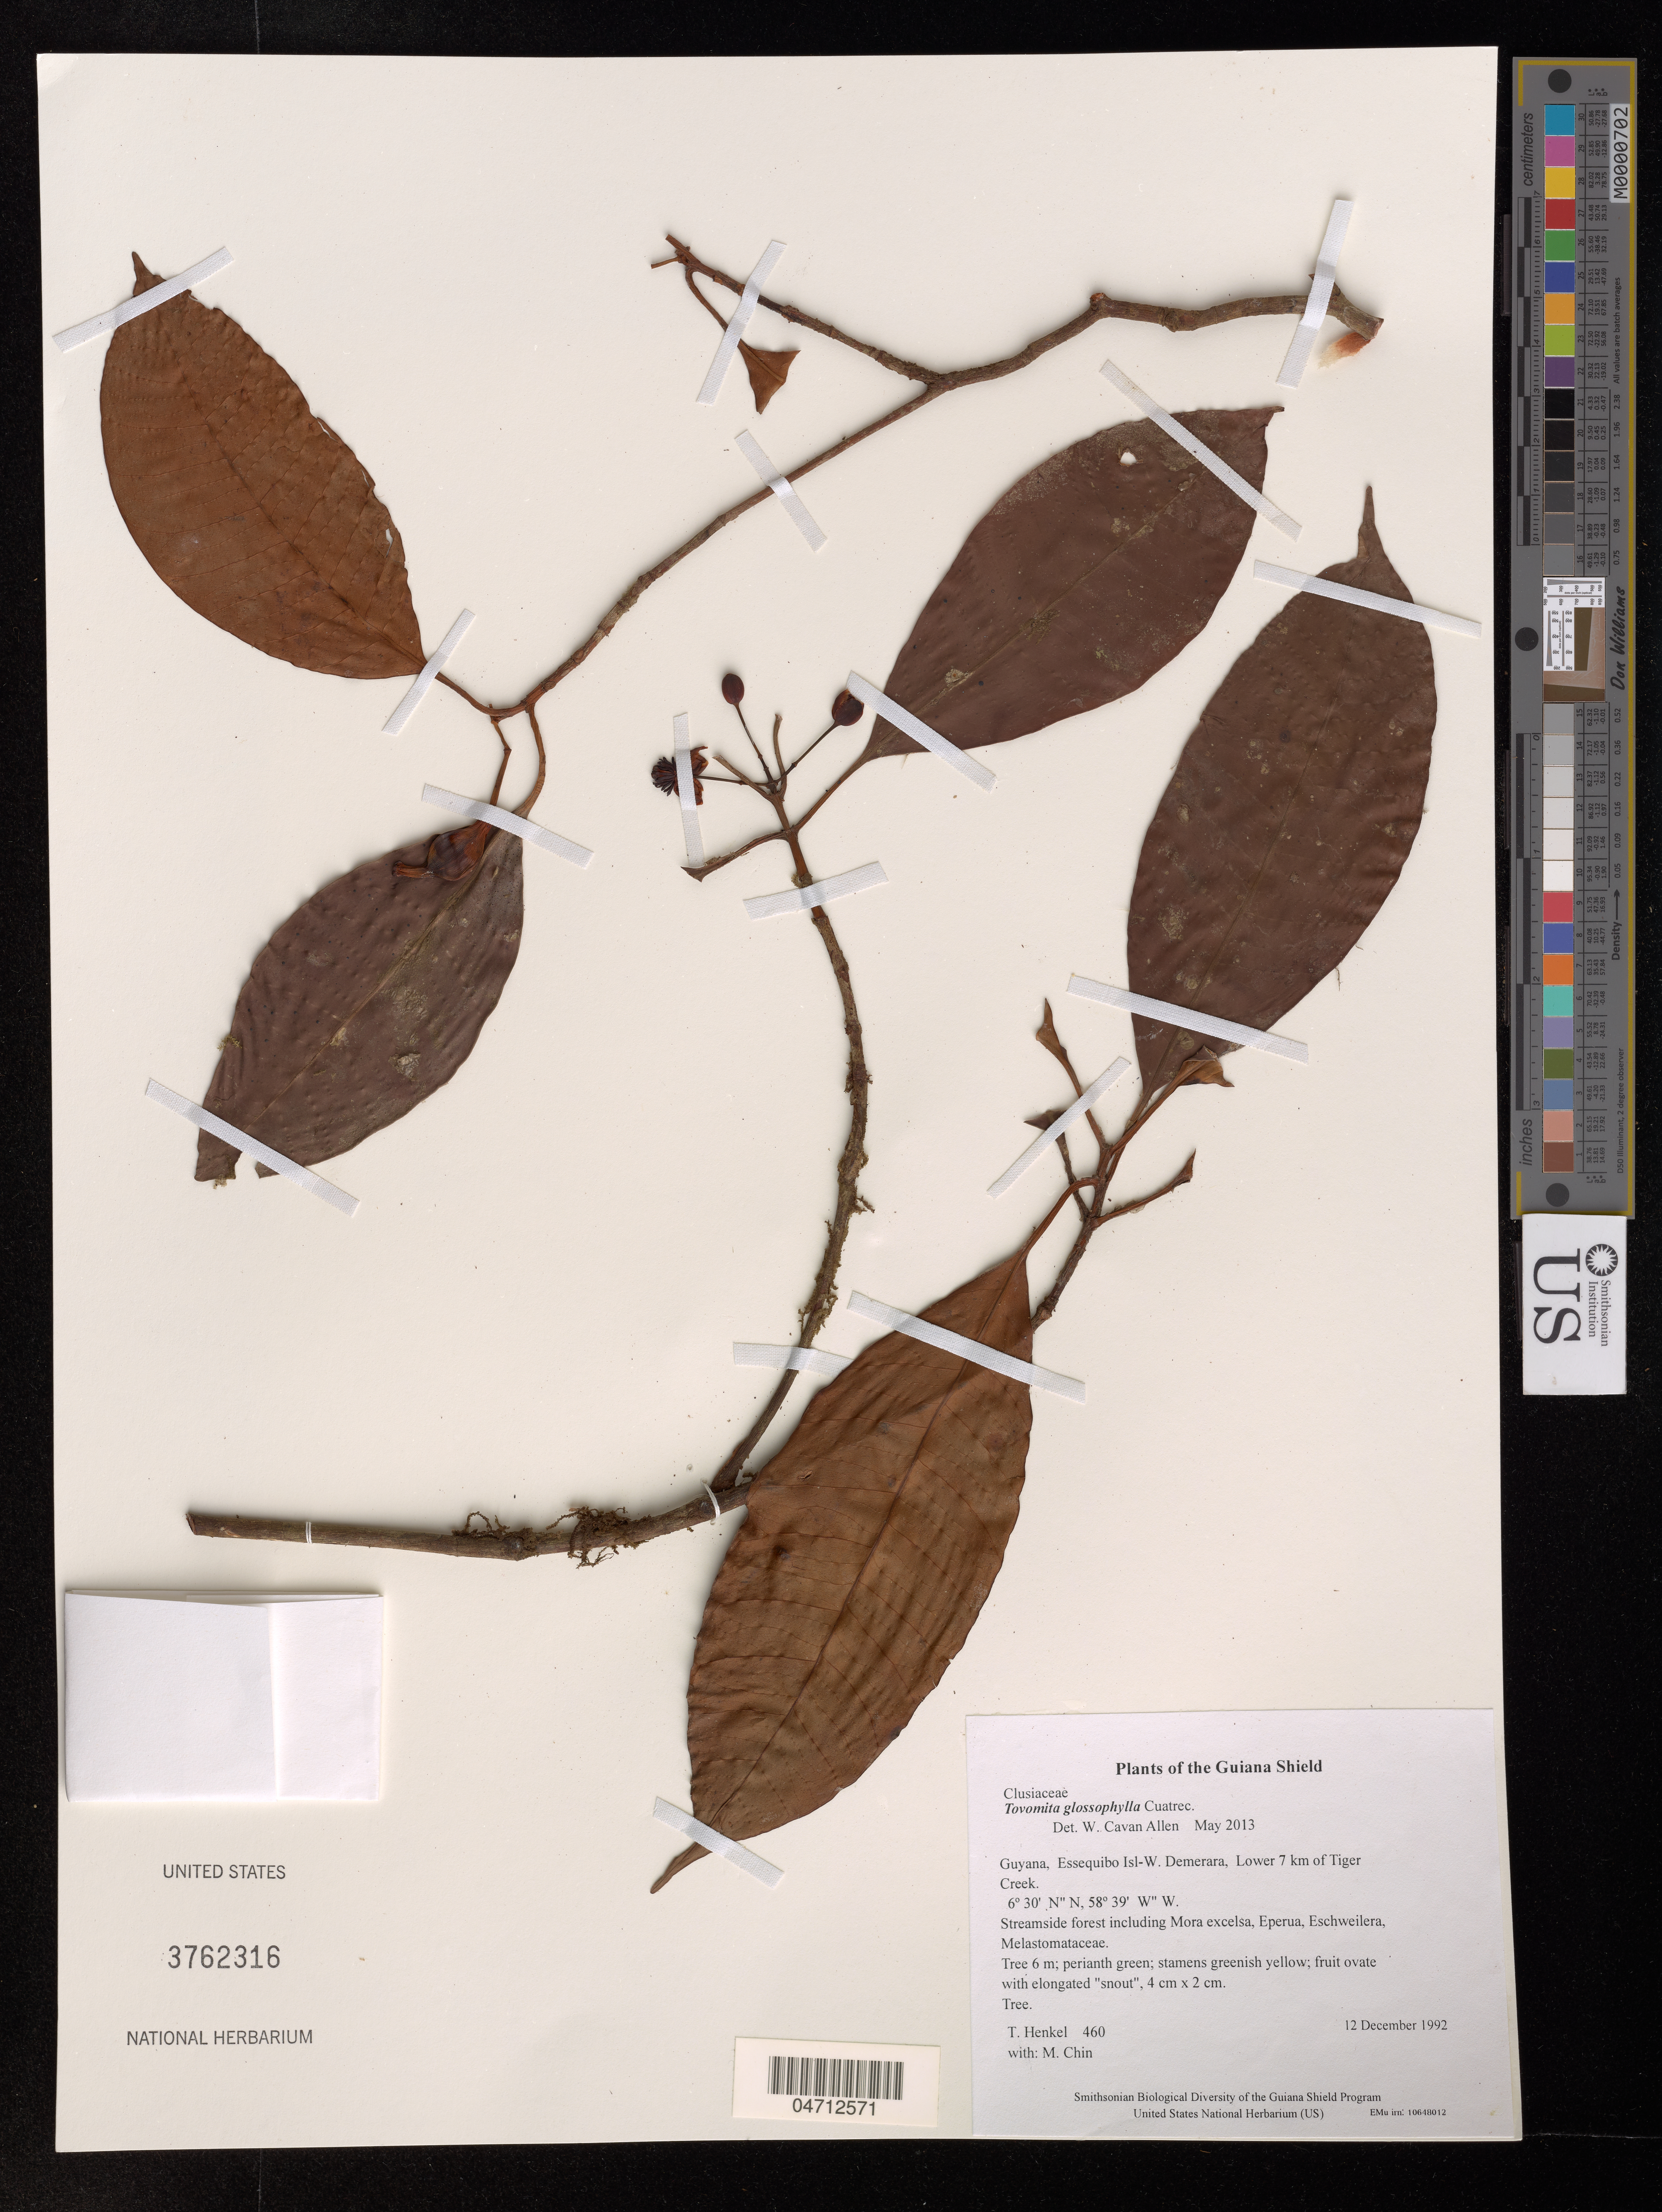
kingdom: Plantae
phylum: Tracheophyta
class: Magnoliopsida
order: Malpighiales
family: Clusiaceae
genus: Tovomita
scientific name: Tovomita glossophylla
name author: Cuatrec.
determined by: Allen, W. C., (UNITED STATES)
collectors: T. Henkel & M. Chin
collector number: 460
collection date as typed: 12 December 1992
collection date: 1992-12-12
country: Guyana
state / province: Essequibo Isl-W. Demerara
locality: Lower 7 km of Tiger Creek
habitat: Streamside forest including Mora excelsa, Eperua, Eschweilera, Melastomataceae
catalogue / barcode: US 3762316